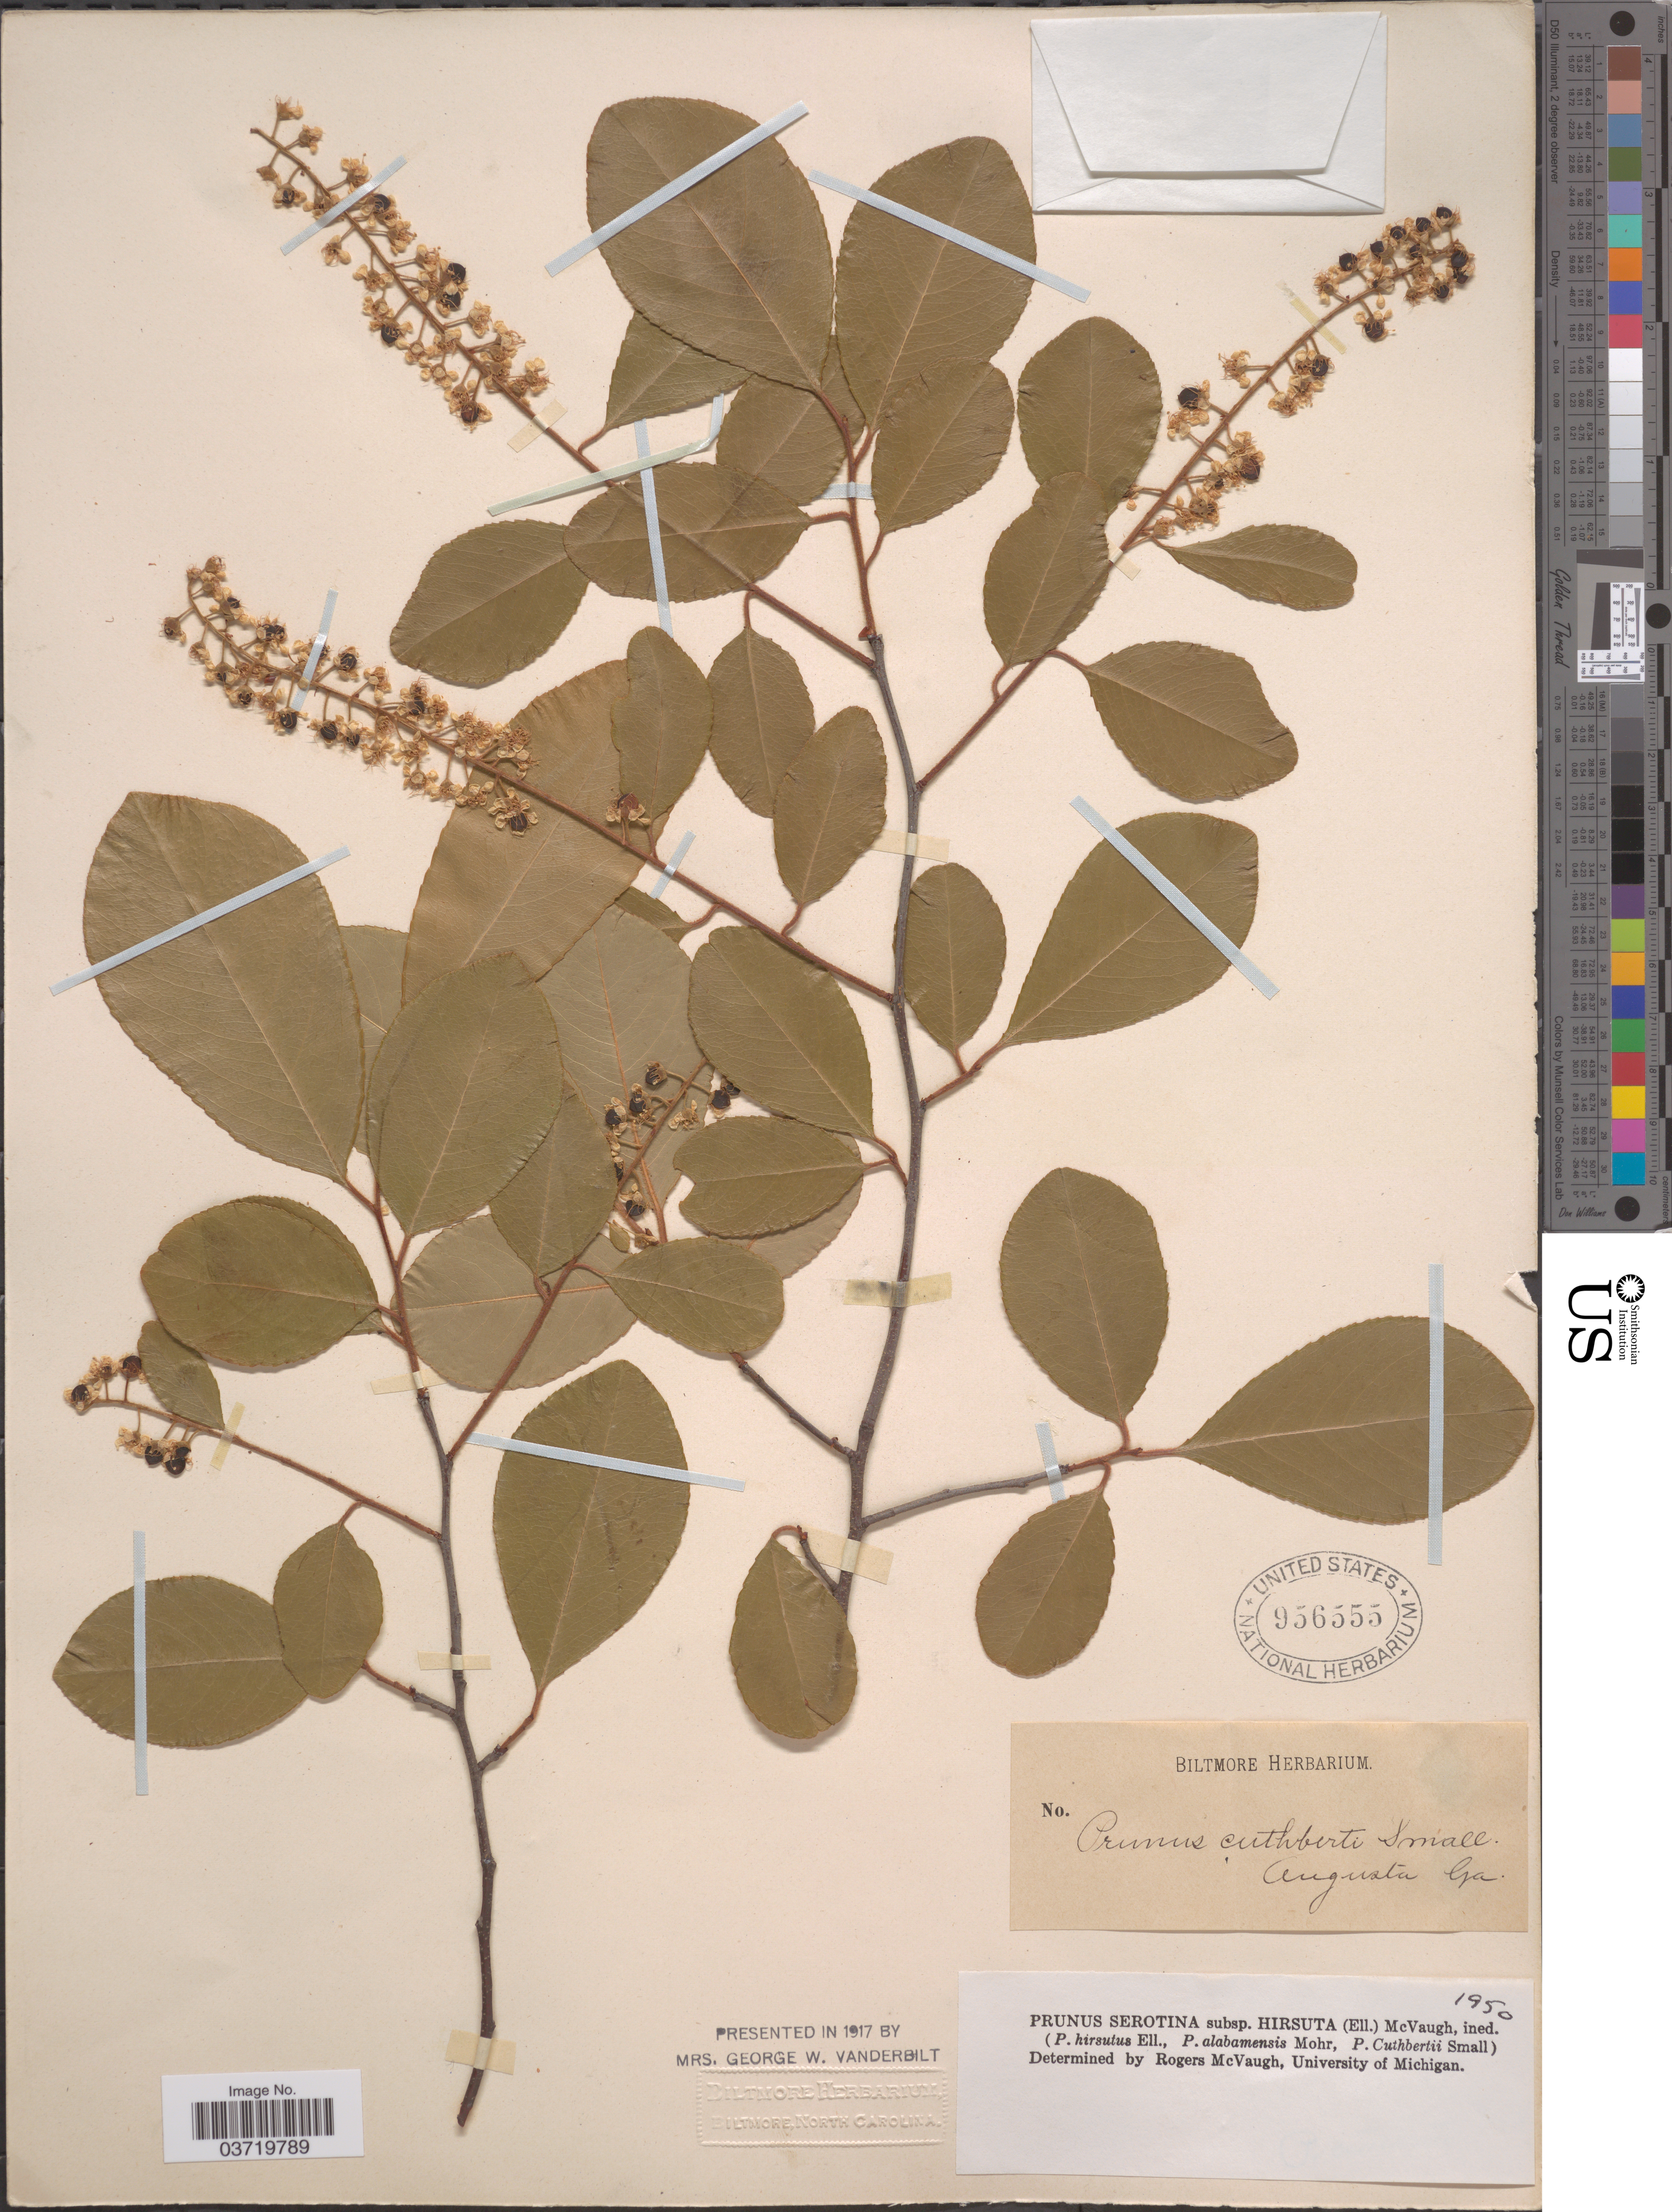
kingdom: Plantae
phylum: Tracheophyta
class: Magnoliopsida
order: Rosales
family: Rosaceae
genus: Prunus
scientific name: Prunus serotina var. serotina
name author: Ehrh.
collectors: ex herb. Biltmore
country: United States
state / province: Georgia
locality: Augusta.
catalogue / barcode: US 956555